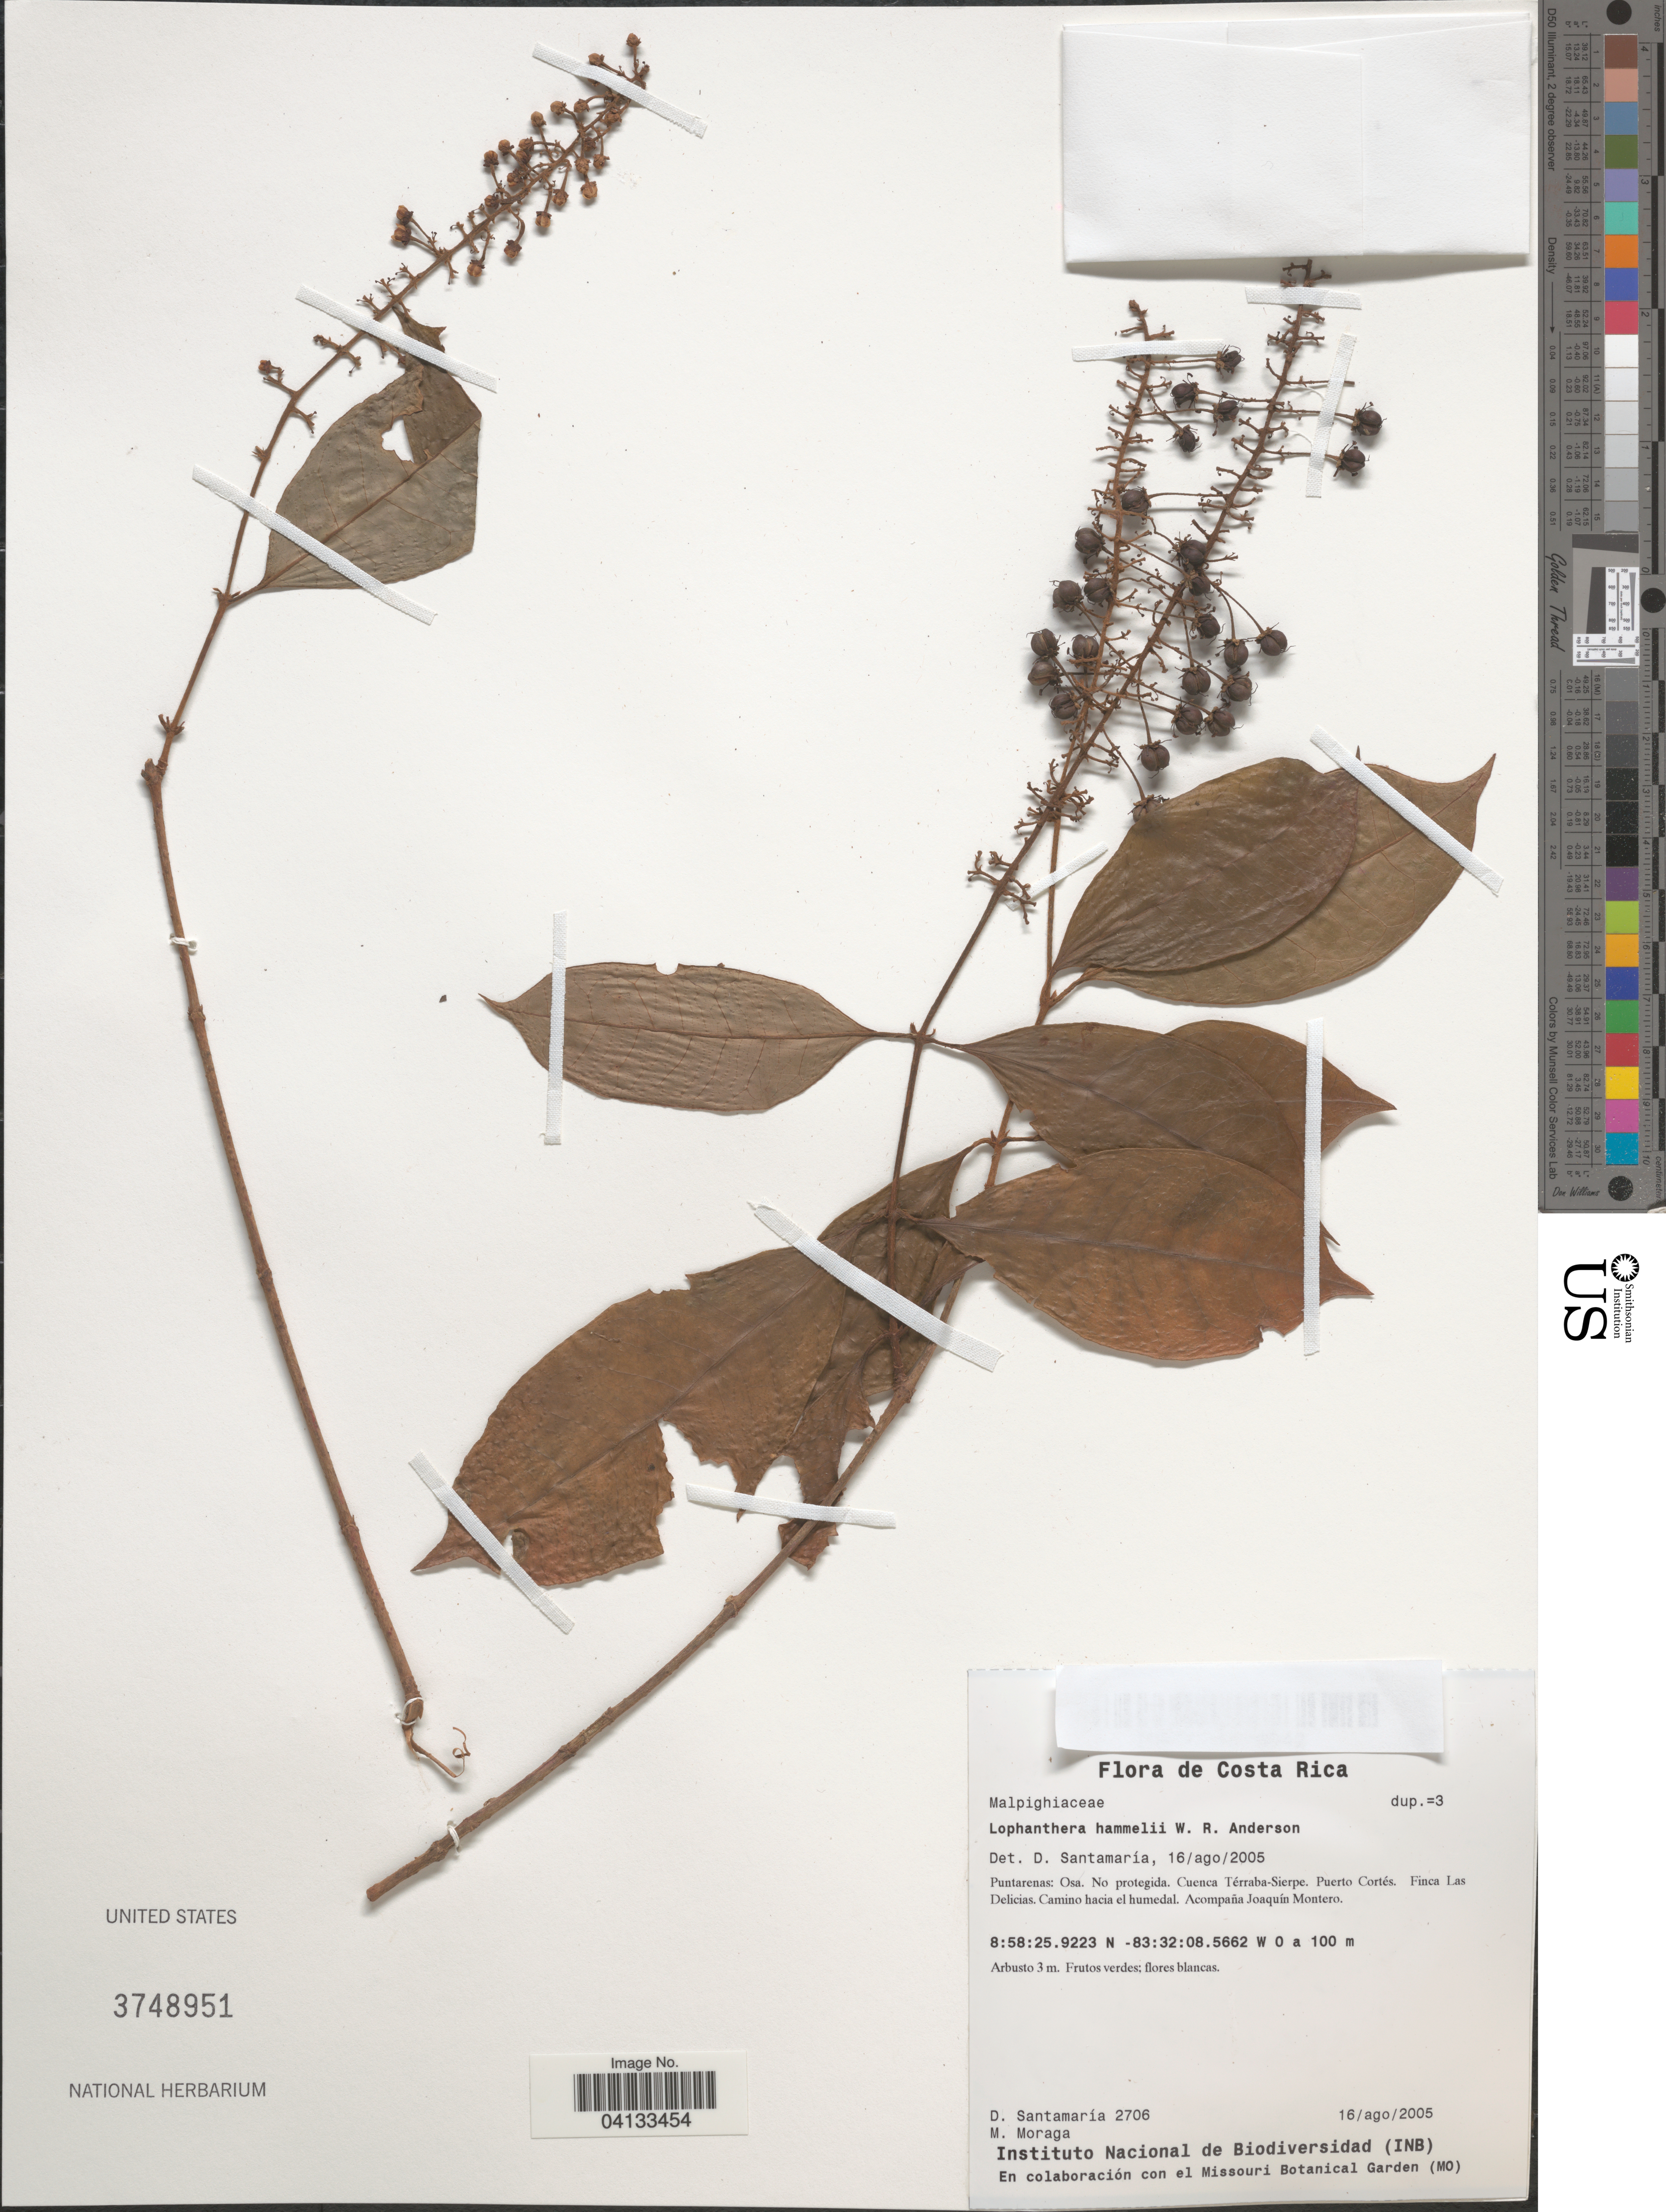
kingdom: Plantae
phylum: Tracheophyta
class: Magnoliopsida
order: Malpighiales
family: Malpighiaceae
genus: Andersoniodoxa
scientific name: Andersoniodoxa hammelii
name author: (W.R. Anderson) C. Davis & Amorim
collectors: D. Santamaria & M. Moraga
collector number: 2706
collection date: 2005-08-16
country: Costa Rica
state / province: Puntarenas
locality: Osa. No protegida. Cuenca Térraba-Sierpe. Puerto Cortés. Finca Las Delicias. Camino hacia el humedal. Acompaña Joaquín Montero.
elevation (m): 0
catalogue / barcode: US 3748951